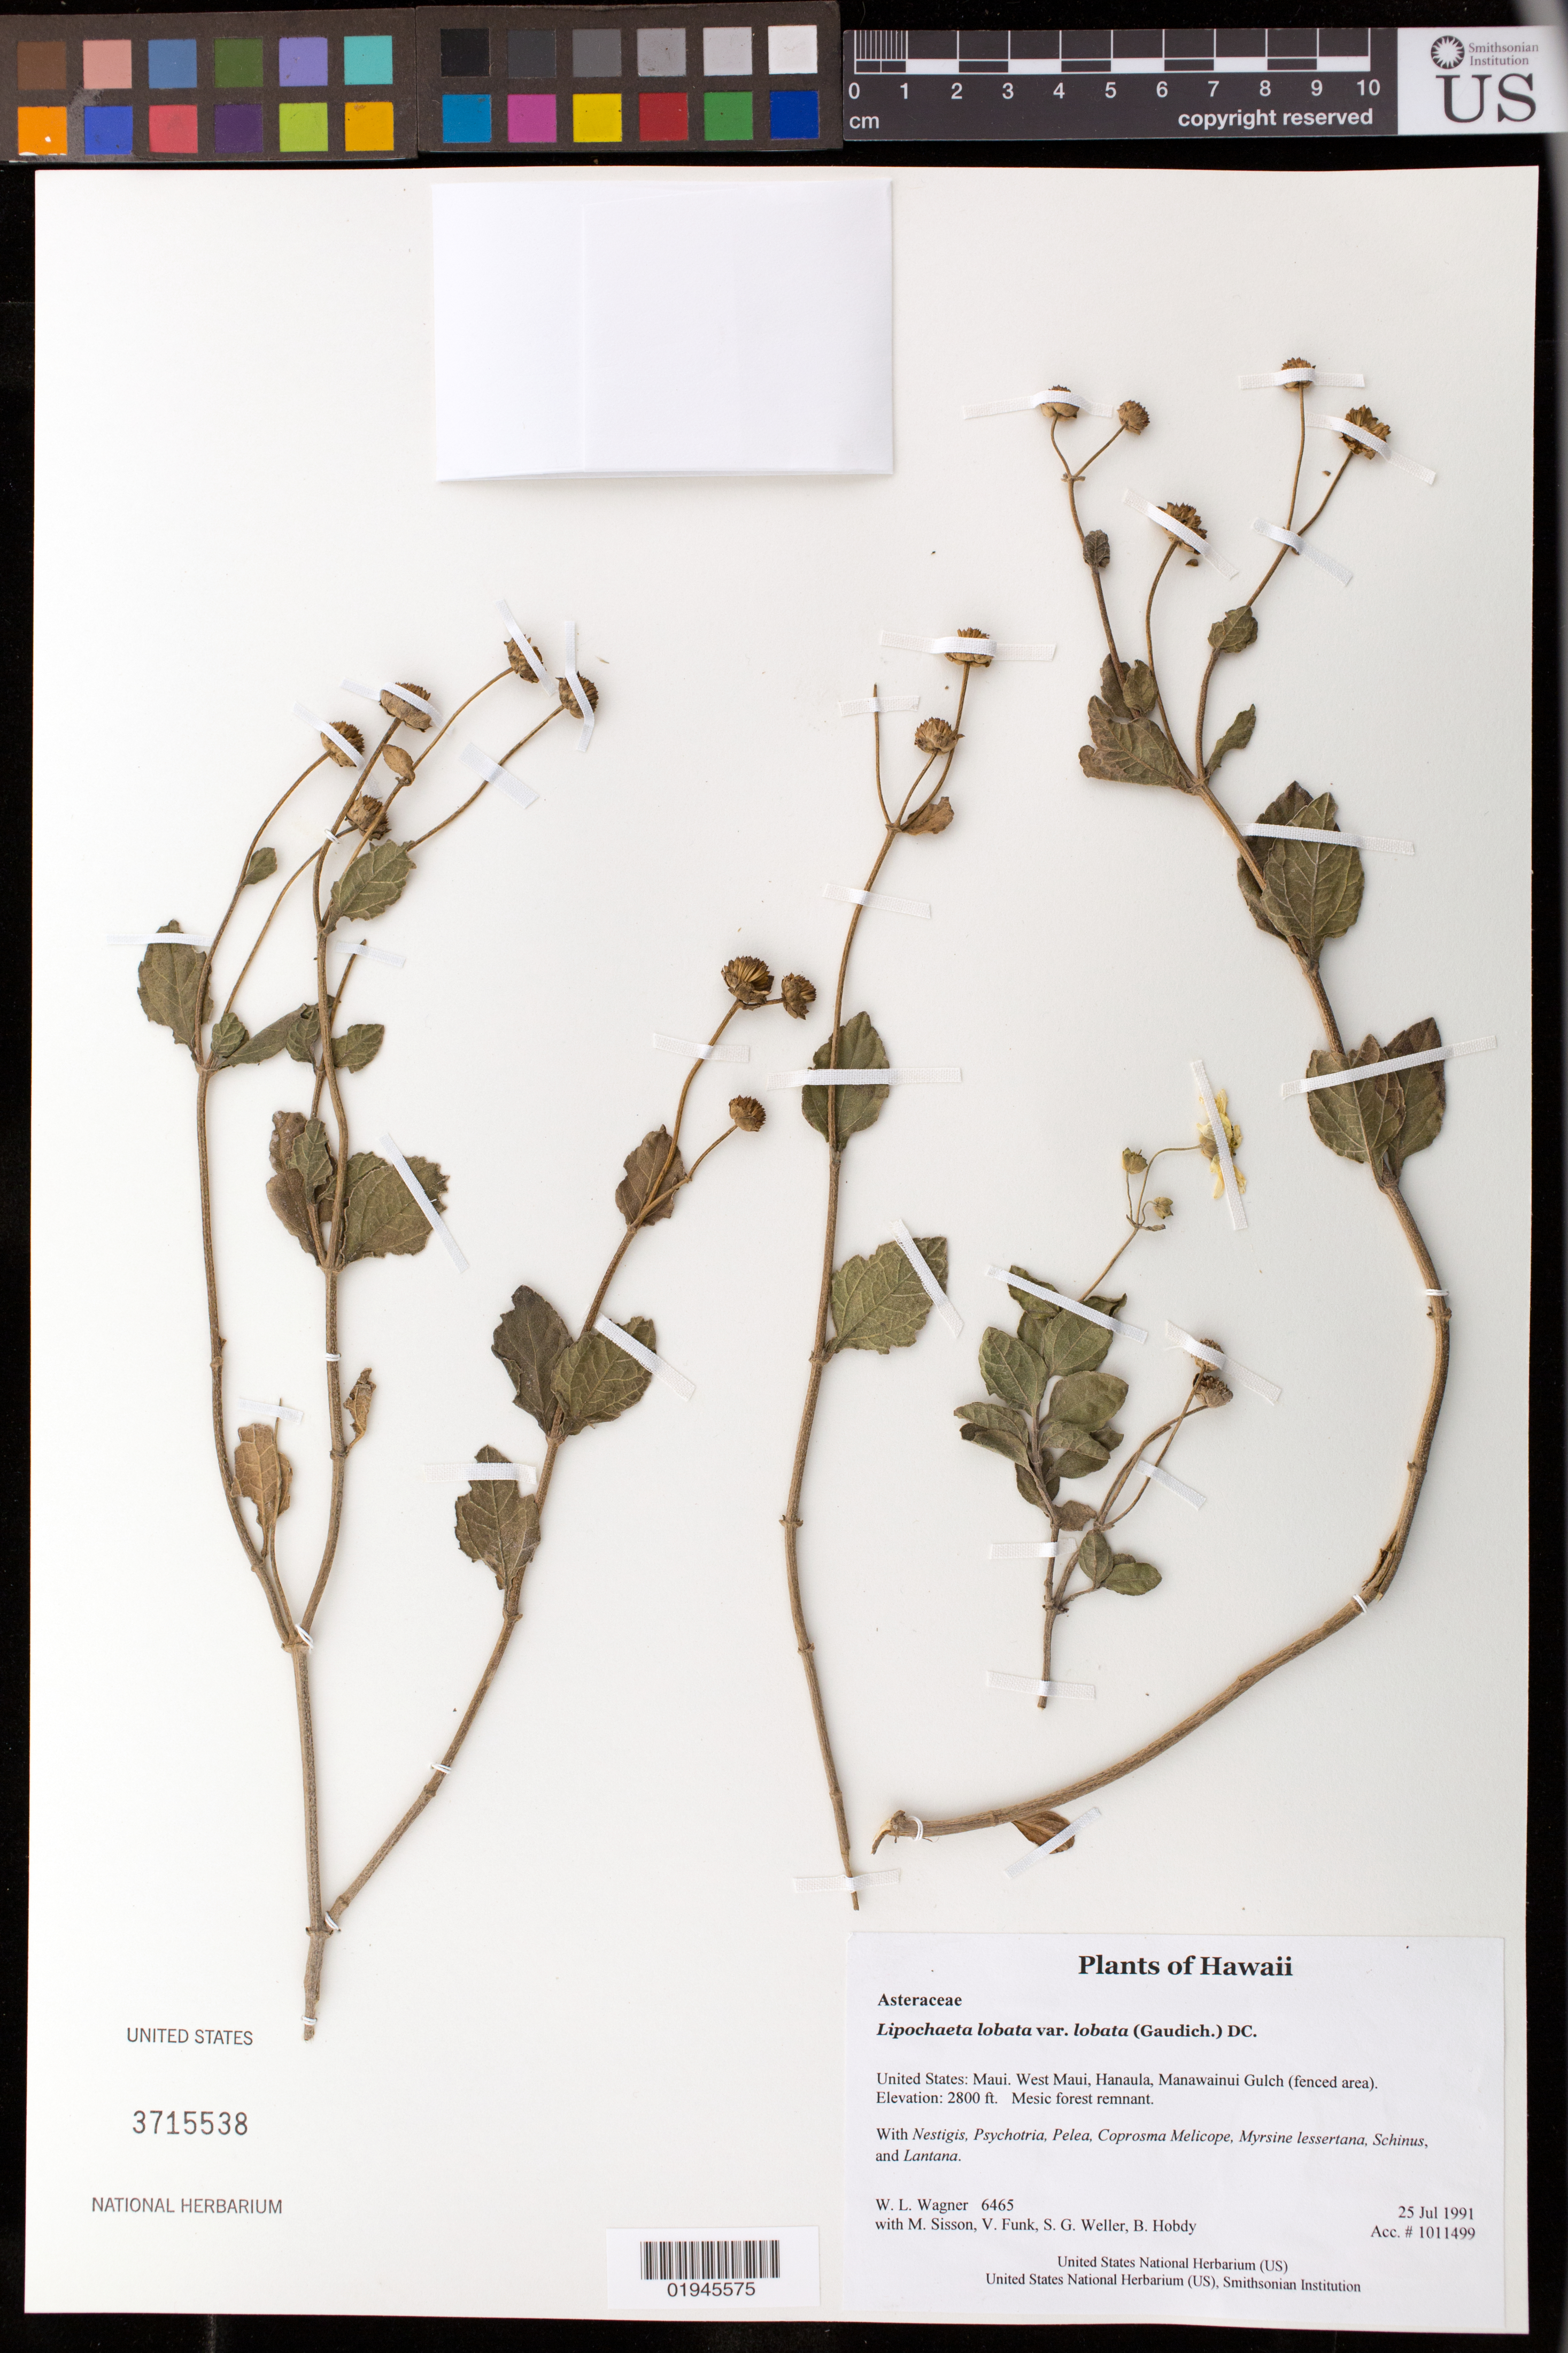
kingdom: Plantae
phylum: Tracheophyta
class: Magnoliopsida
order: Asterales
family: Asteraceae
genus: Lipochaeta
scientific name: Lipochaeta lobata var. lobata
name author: (Gaudich.) DC.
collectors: W. L. Wagner, M. Sisson, V. Funk, S. G. Weller & B. Hobdy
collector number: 6465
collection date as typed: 25 Jul 1991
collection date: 1991-07-25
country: United States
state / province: Hawaii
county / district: Maui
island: Maui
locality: West Maui, Hanaula, Manawainui Gulch (fenced area)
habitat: Mesic forest remnant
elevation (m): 853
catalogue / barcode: US 3715538